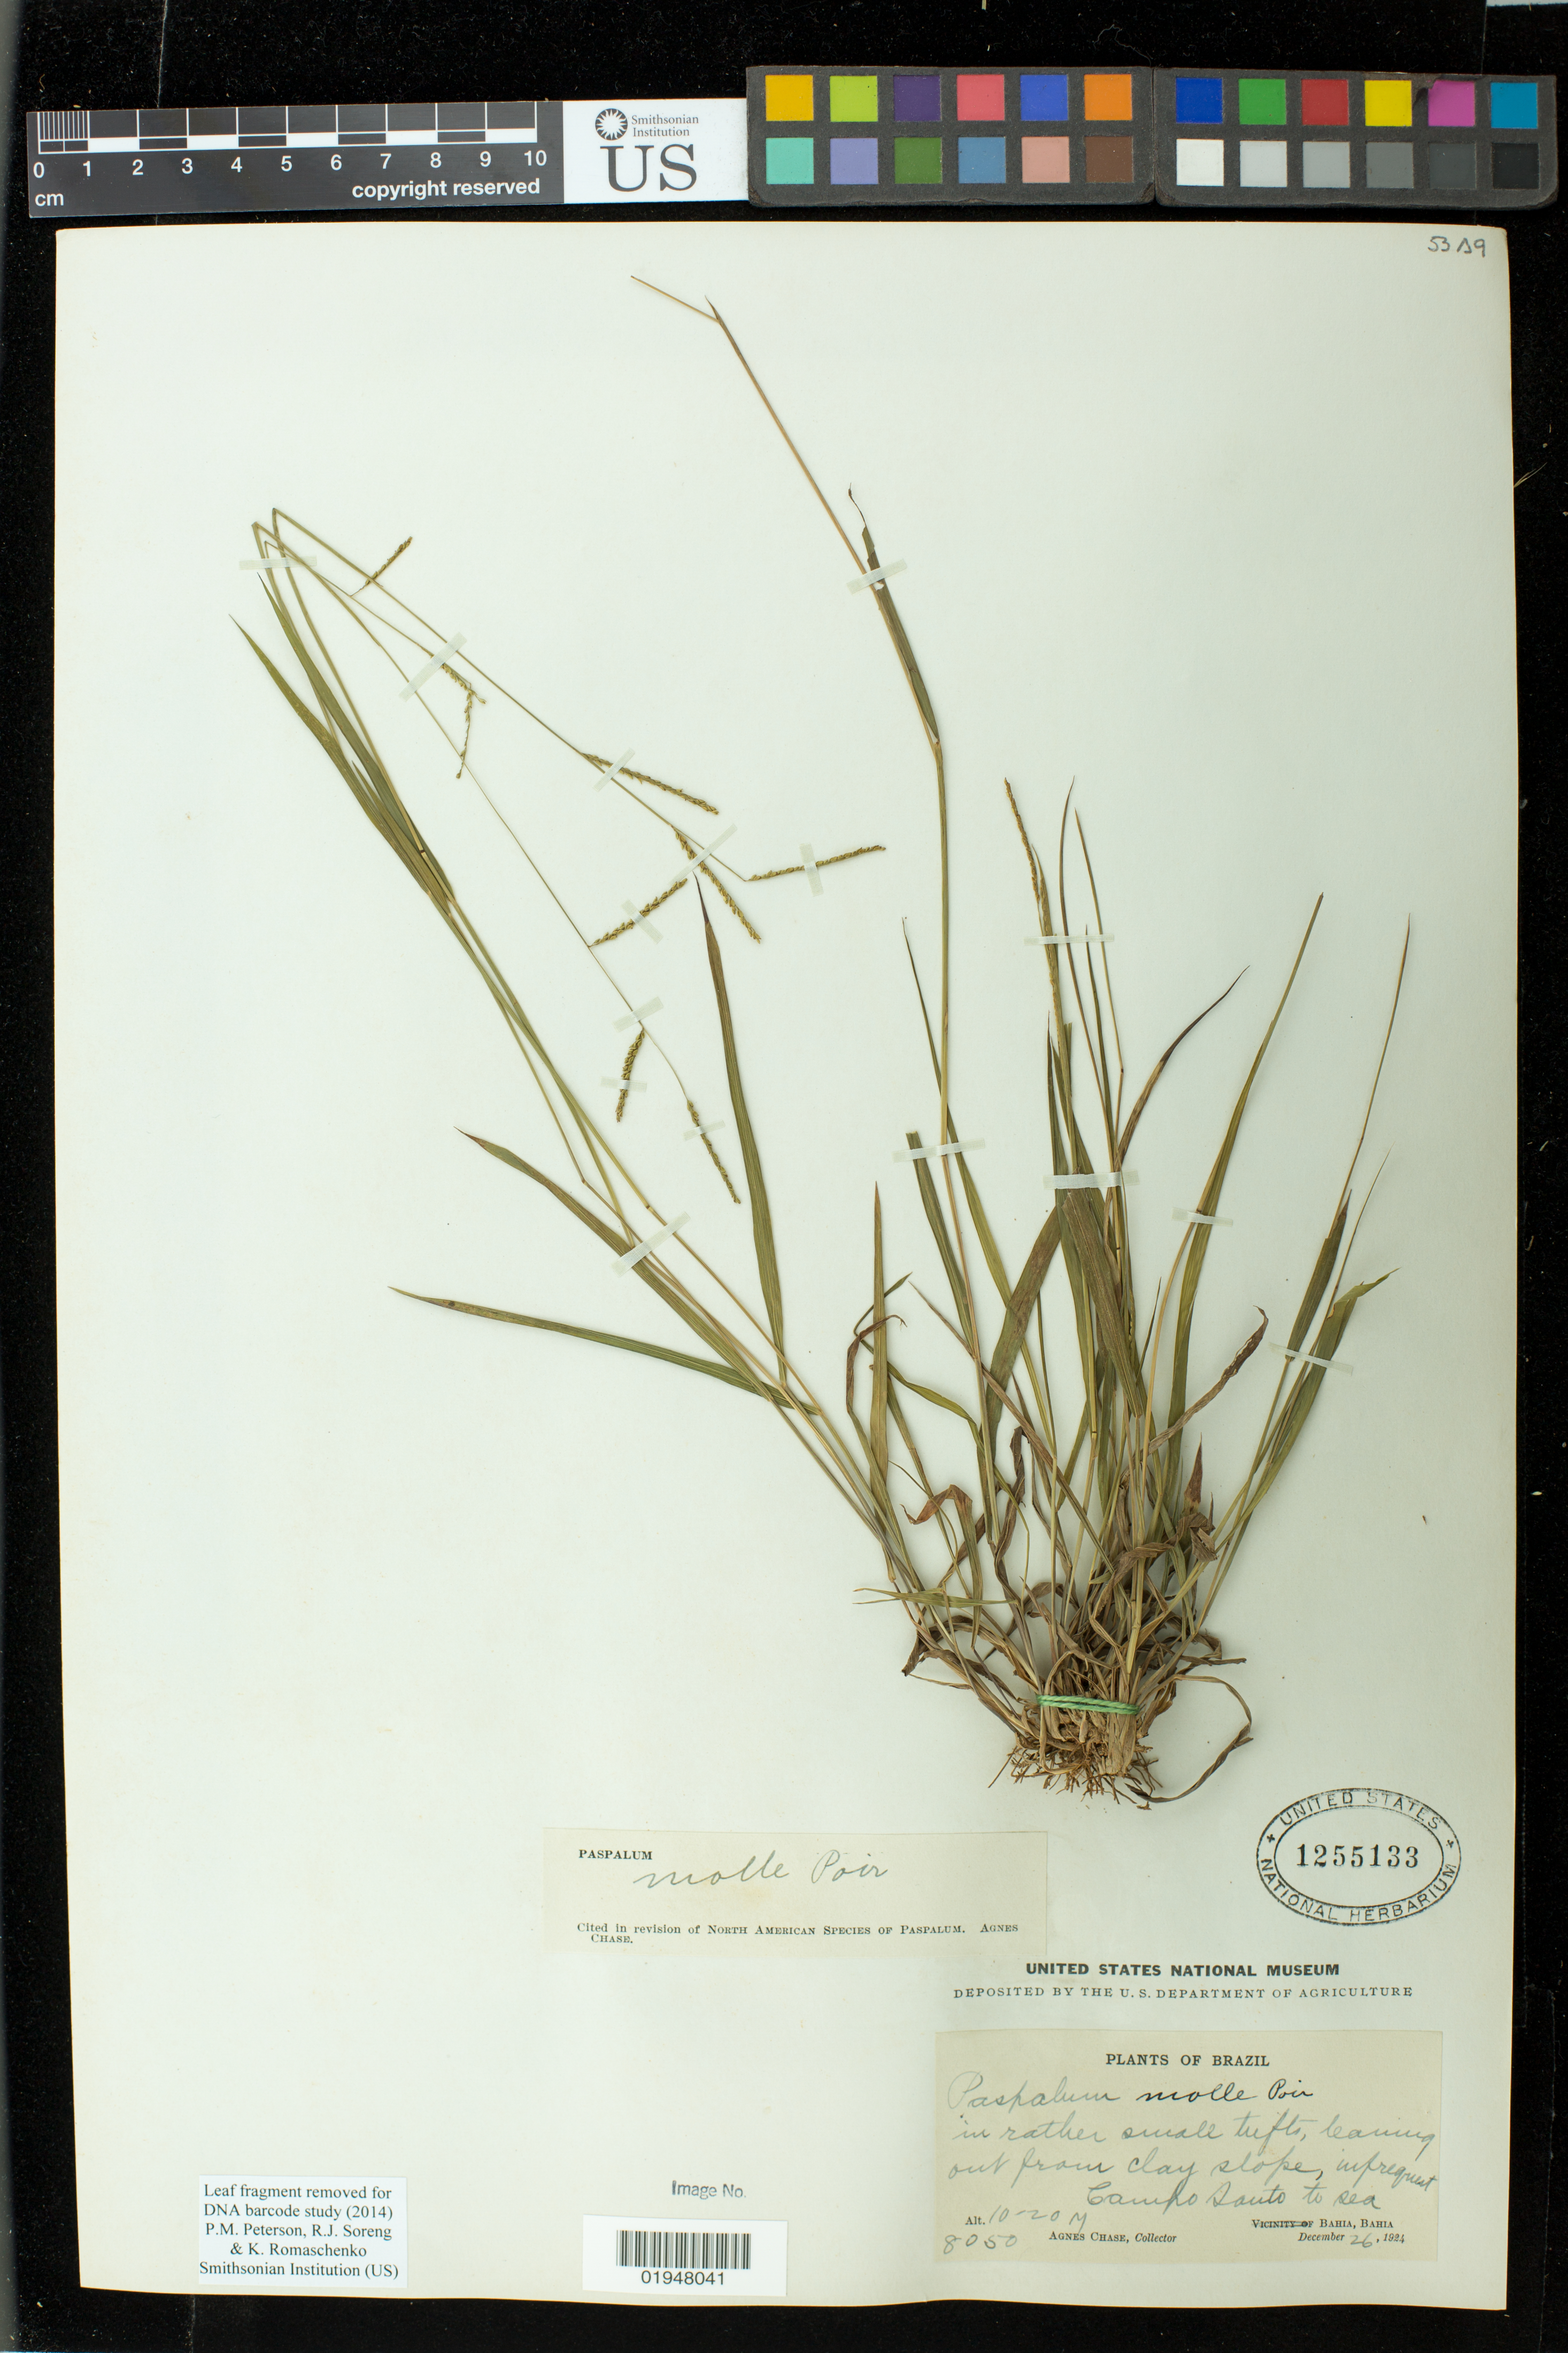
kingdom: Plantae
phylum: Tracheophyta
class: Liliopsida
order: Poales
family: Poaceae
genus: Paspalum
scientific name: Paspalum molle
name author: Poir. in Lam.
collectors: A. Chase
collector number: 8050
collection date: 1924-12-26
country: Brazil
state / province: Bahia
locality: Campo Santo to sea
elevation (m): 10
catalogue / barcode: US 1255133